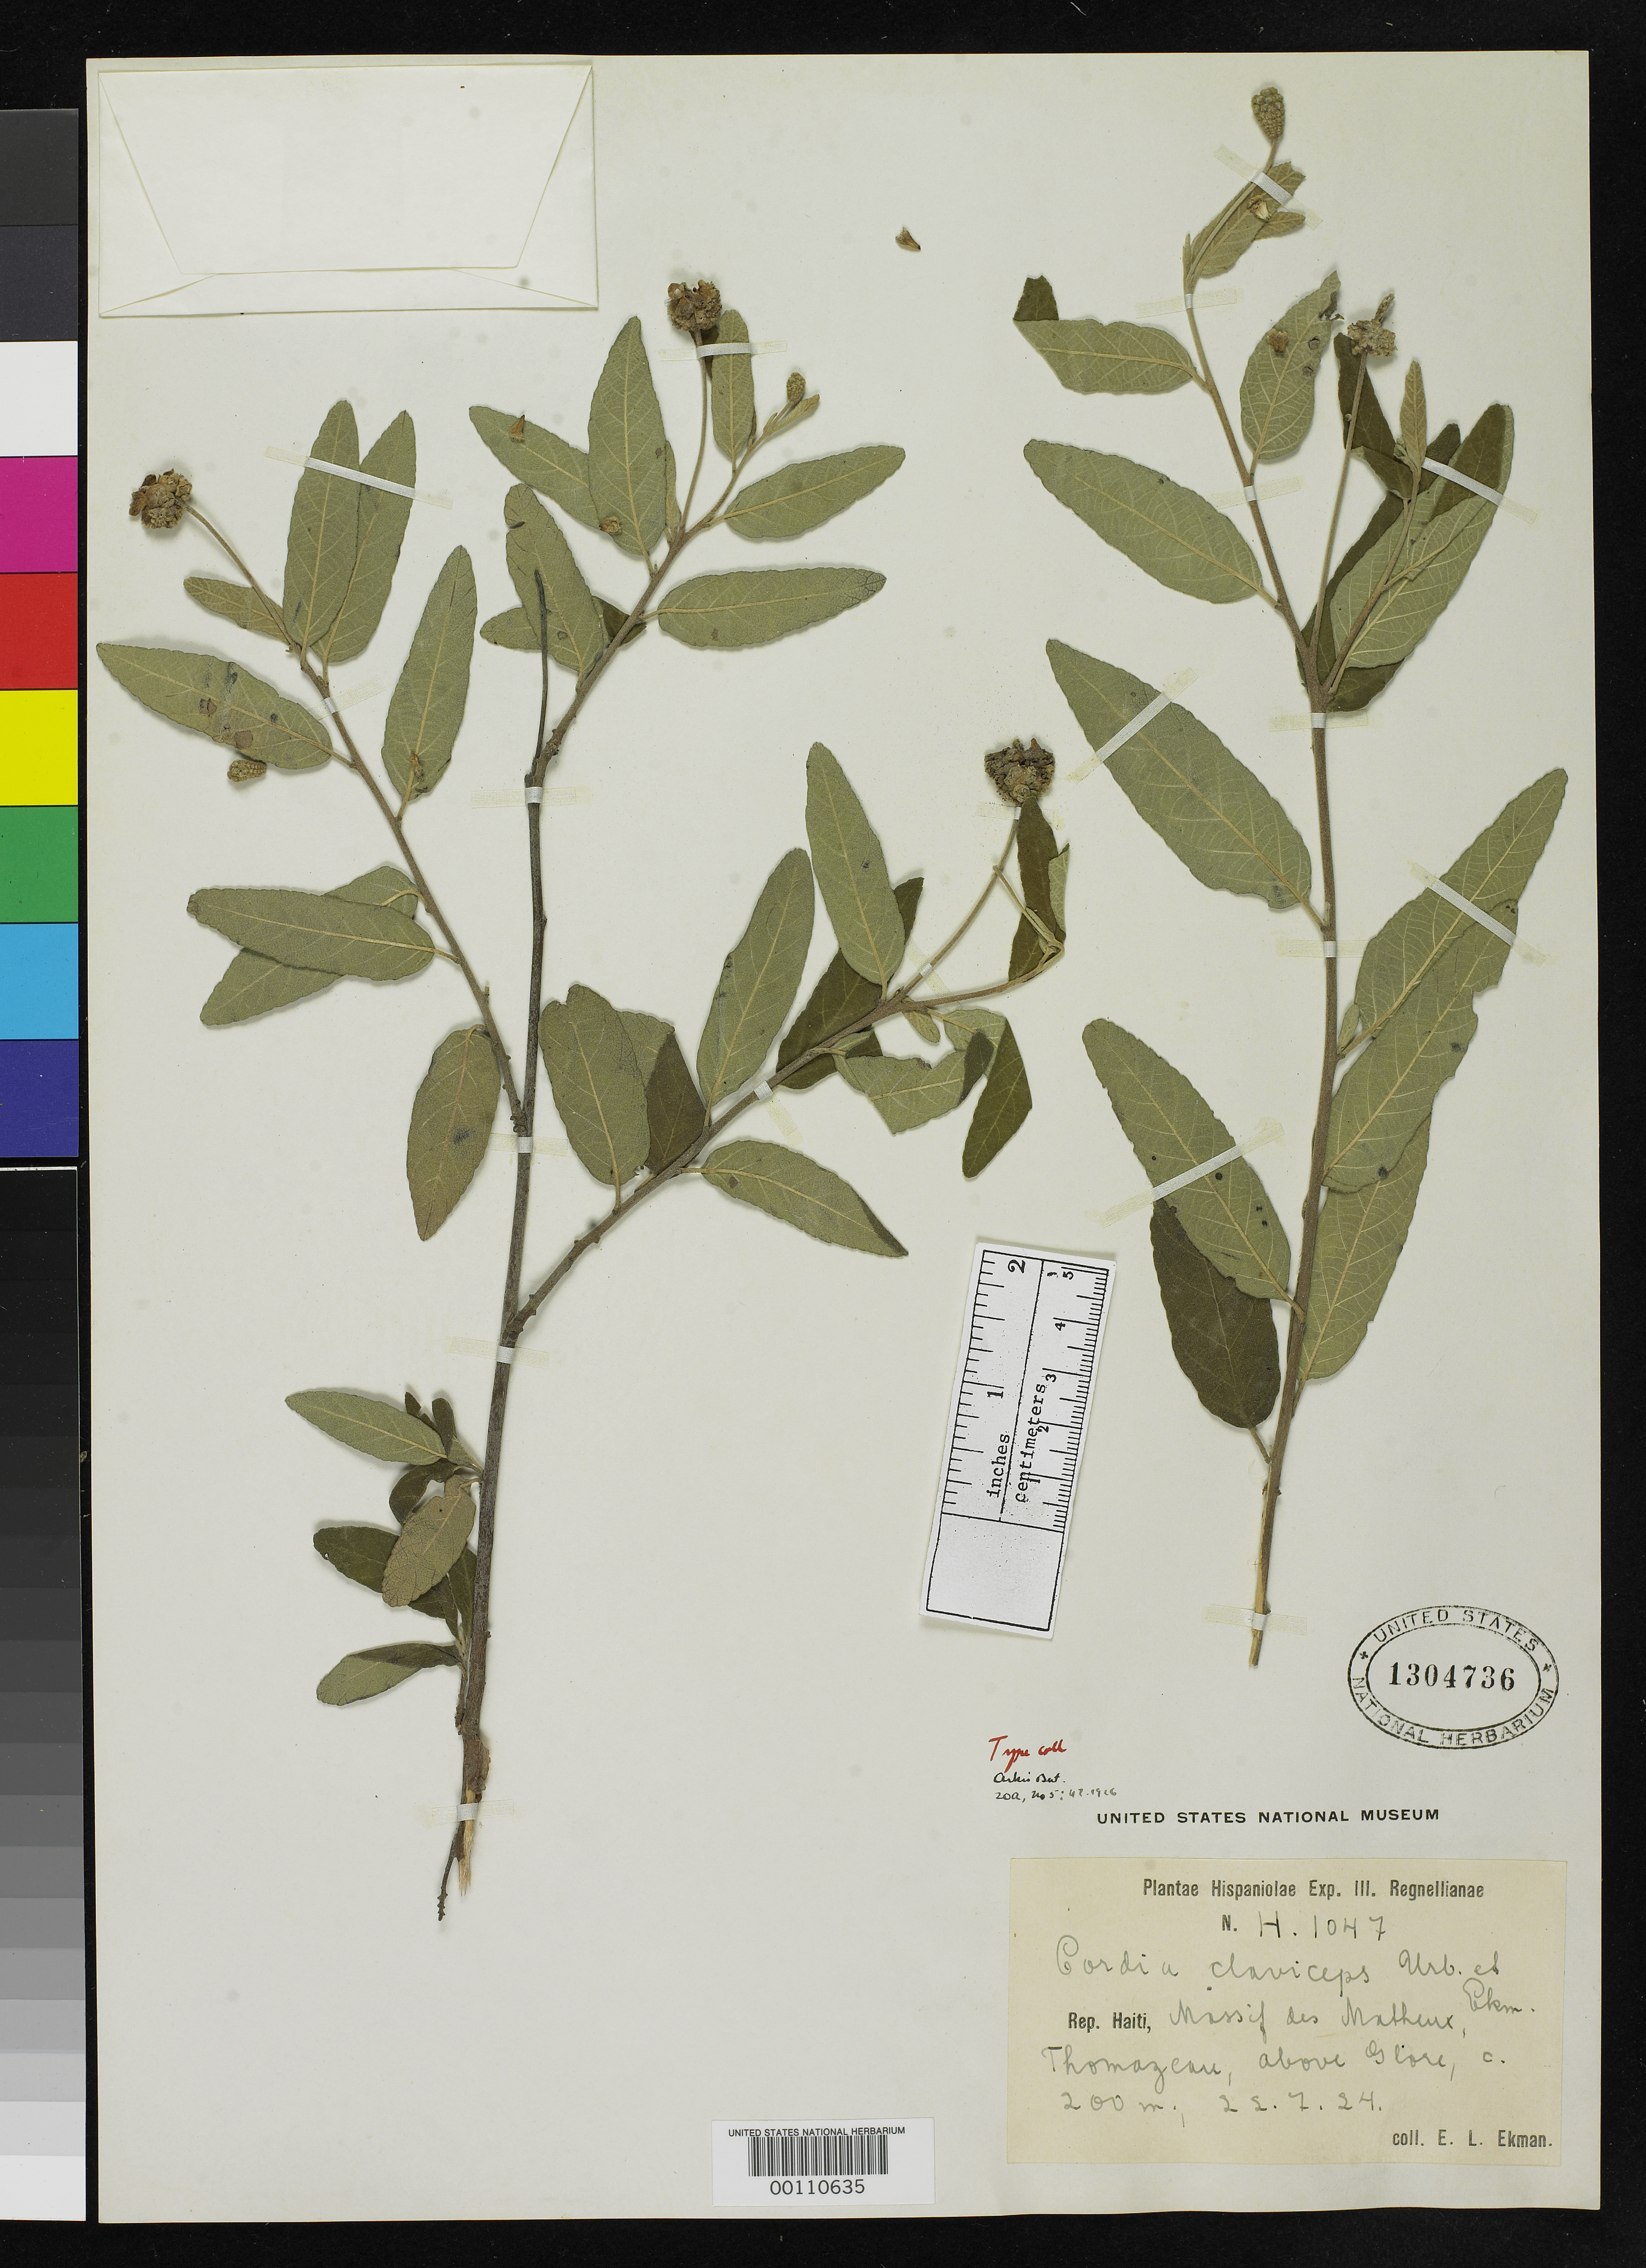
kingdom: Plantae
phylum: Tracheophyta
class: Magnoliopsida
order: Boraginales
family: Cordiaceae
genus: Cordia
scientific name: Cordia claviceps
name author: Urb. & Ekman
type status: Isotype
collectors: E. L. Ekman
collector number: H 1047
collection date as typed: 22 Jul 1924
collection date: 1924-07-22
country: Haiti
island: Hispaniola Island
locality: Montagnes du Trou D'eau.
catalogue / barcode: US 1304736